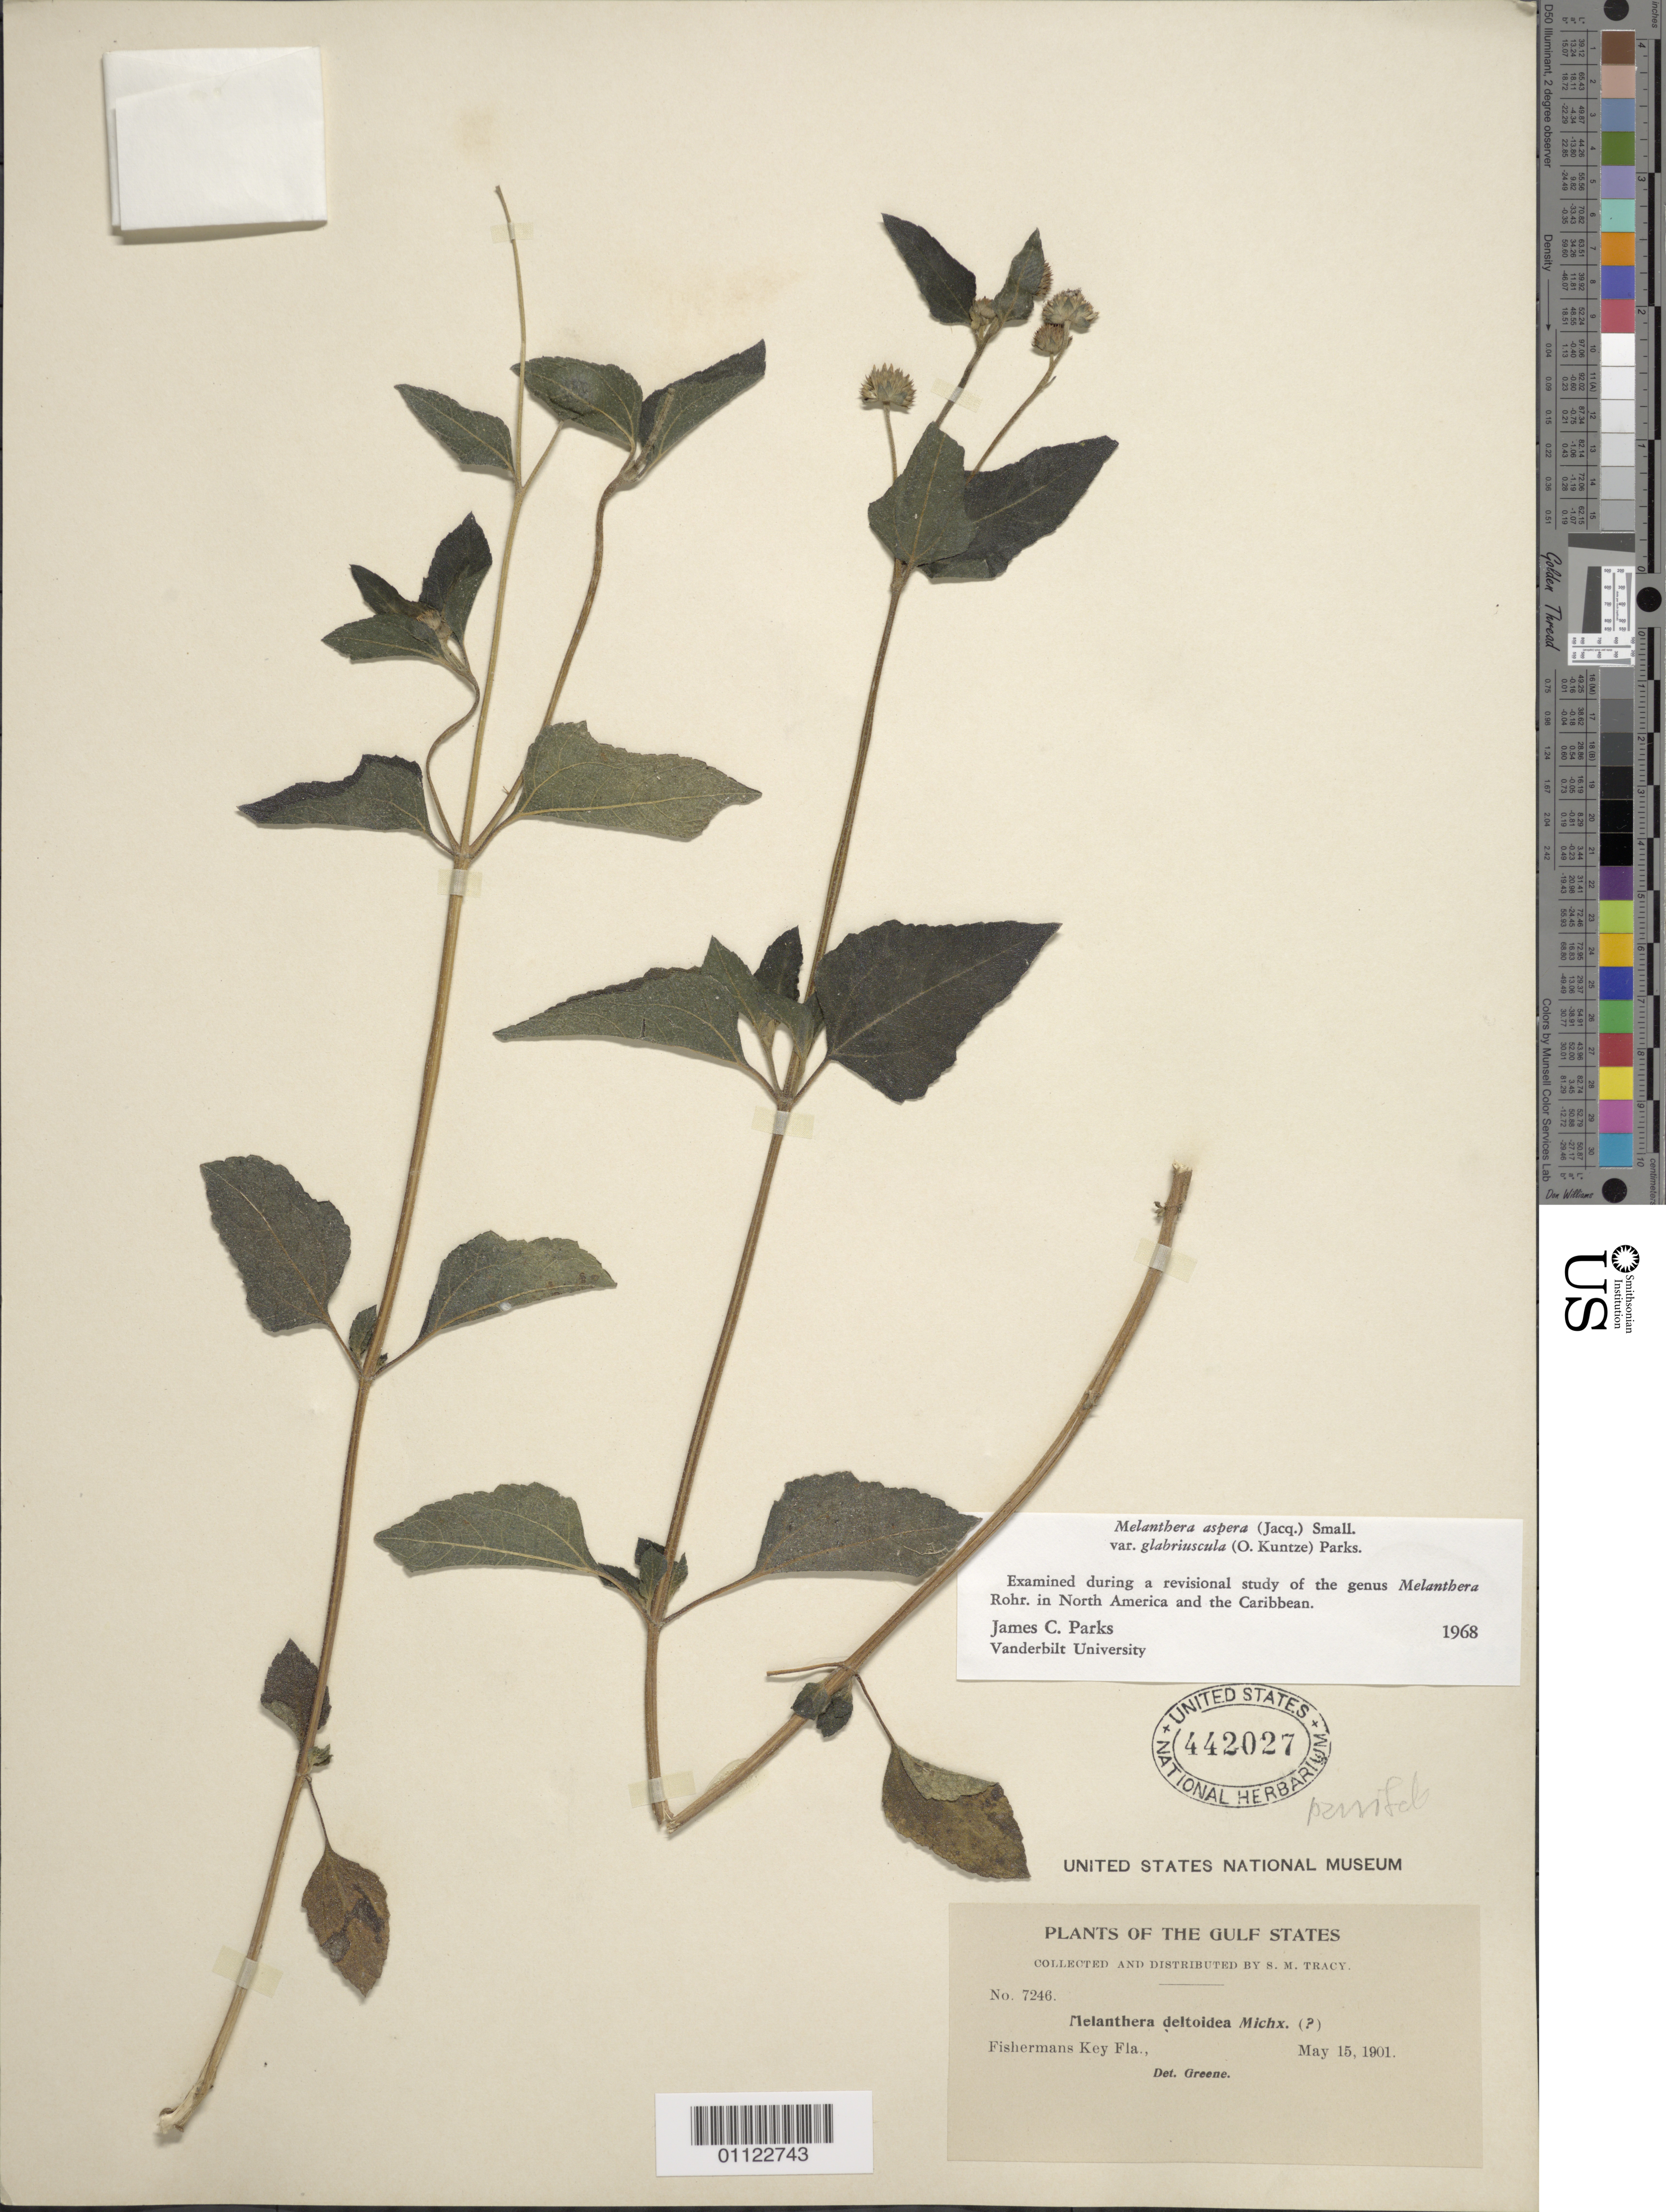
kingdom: Plantae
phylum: Tracheophyta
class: Magnoliopsida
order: Asterales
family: Asteraceae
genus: Melanthera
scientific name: Melanthera parvifolia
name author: Small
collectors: S. M. Tracy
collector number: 7246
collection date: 1901-05-15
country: United States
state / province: Florida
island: Fishermans Key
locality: Fishermans Key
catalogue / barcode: US 442027